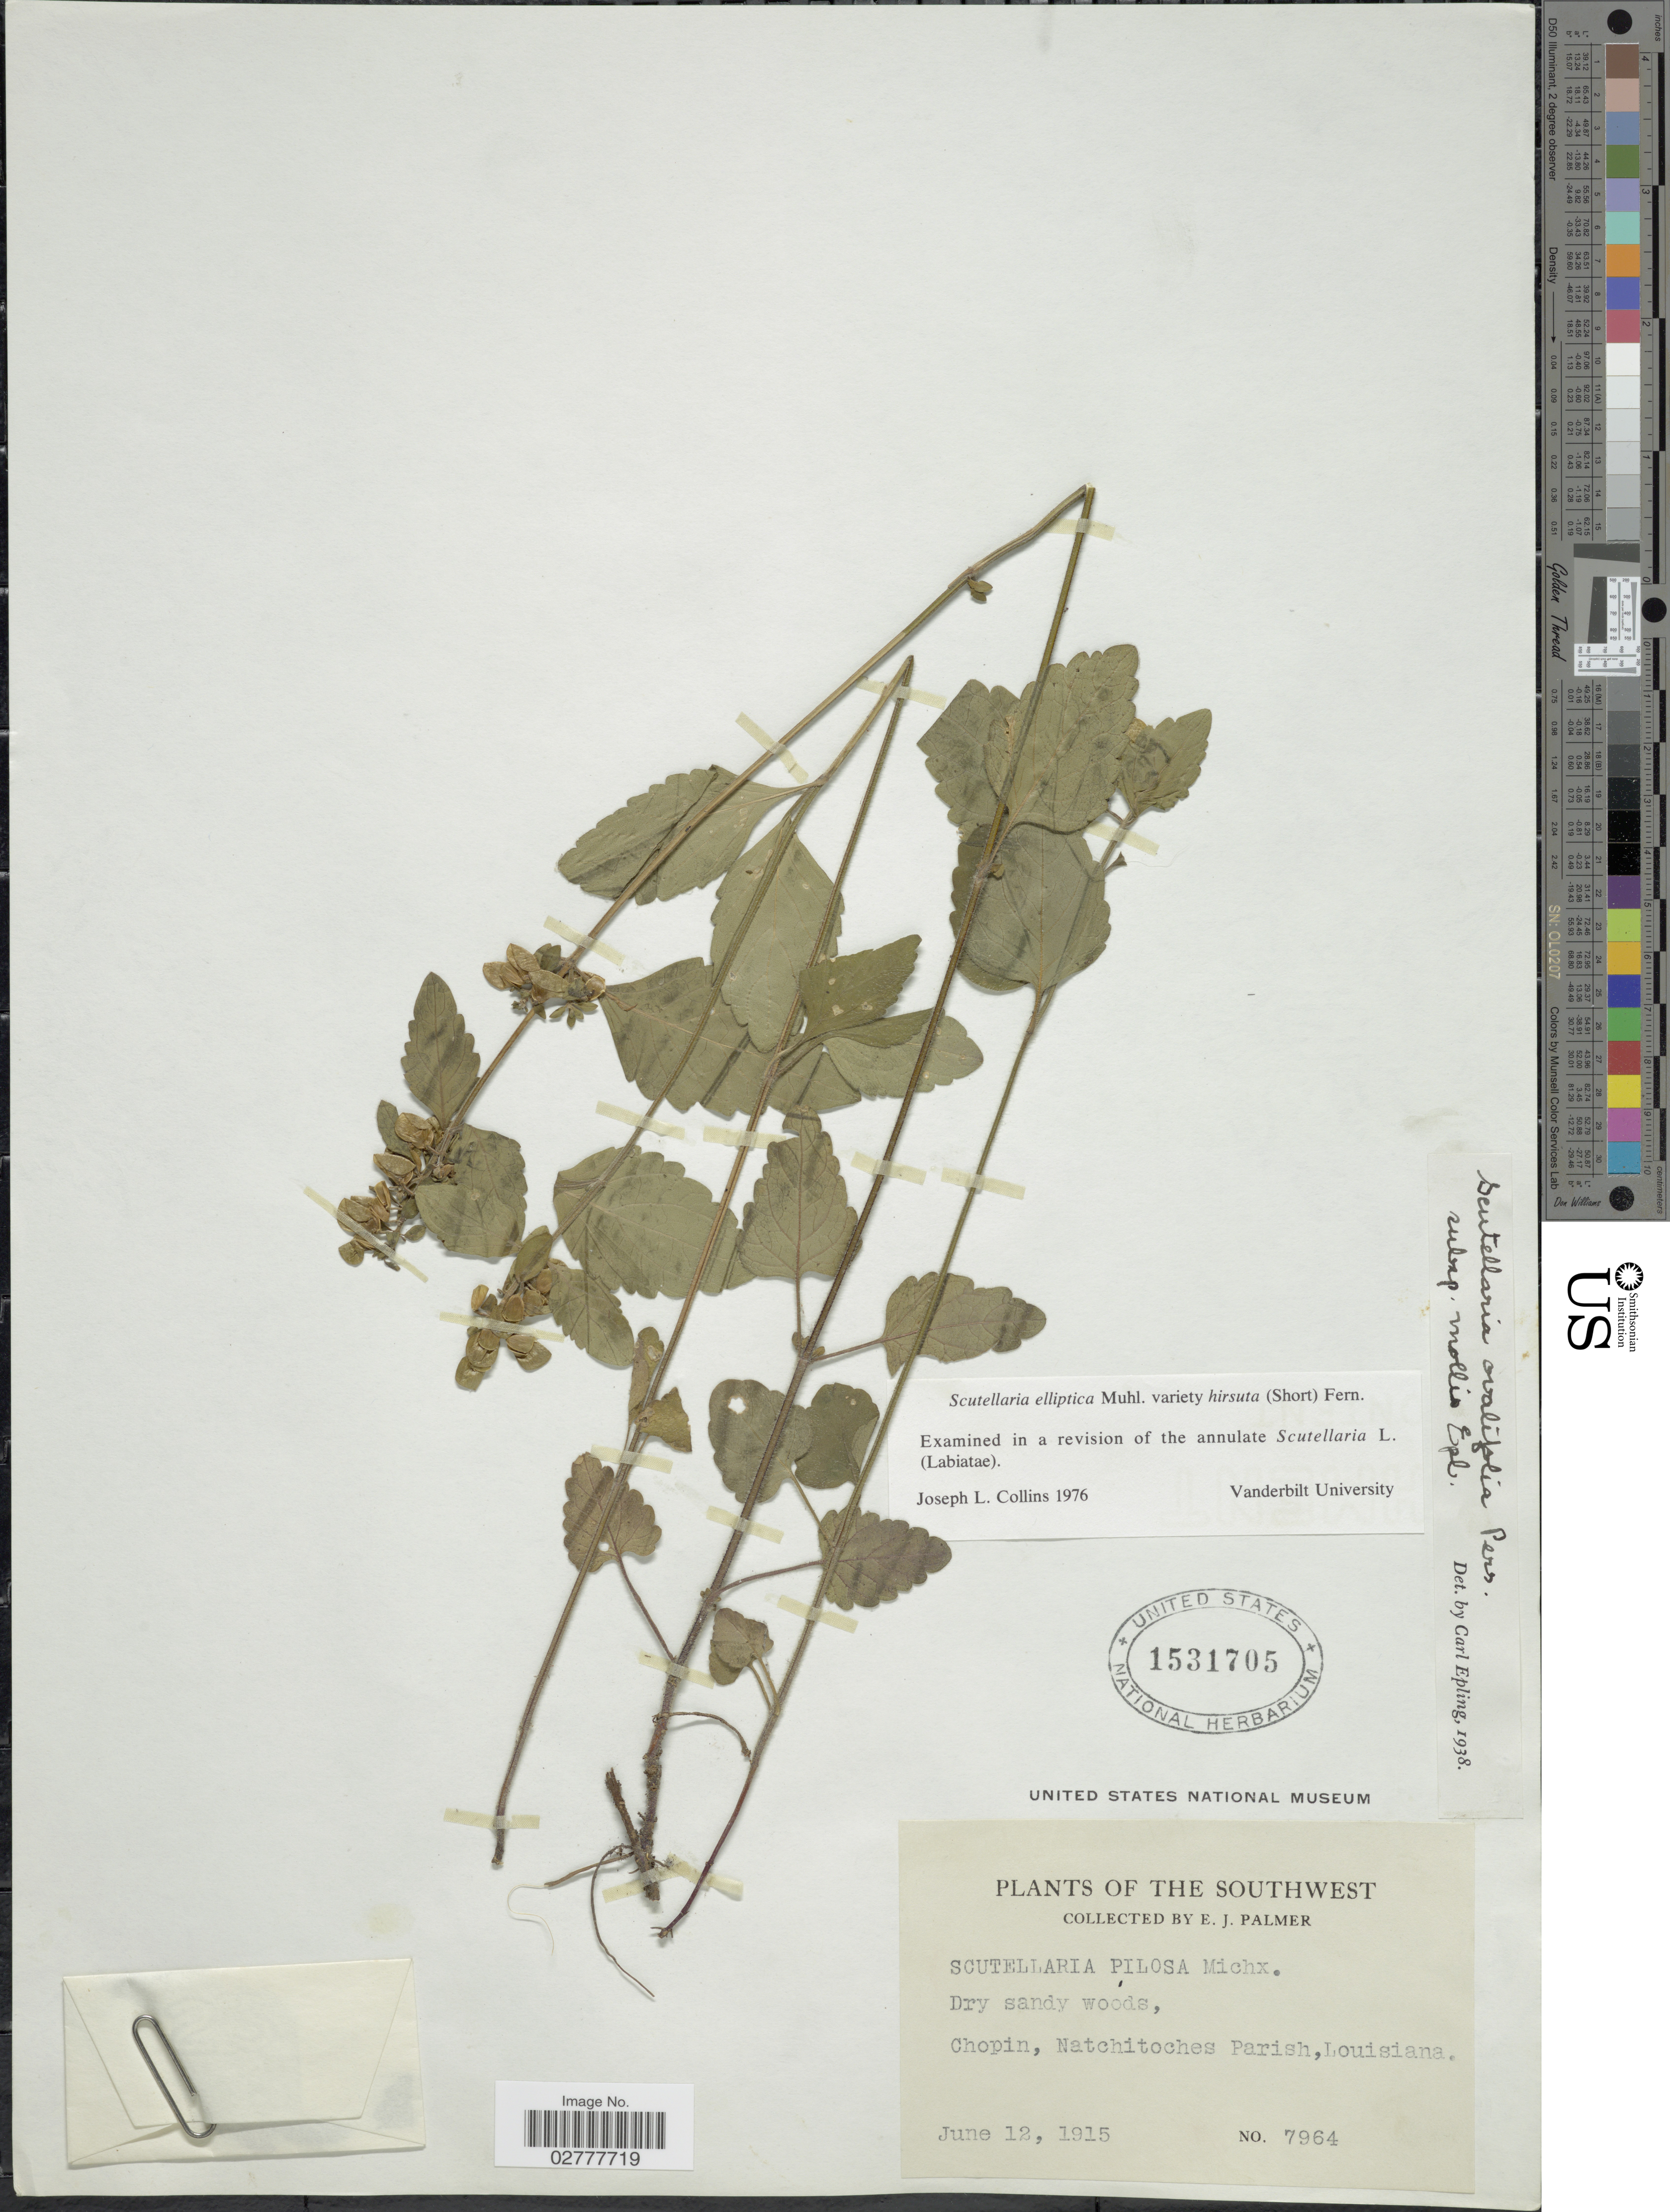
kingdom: Plantae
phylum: Tracheophyta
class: Magnoliopsida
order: Lamiales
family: Lamiaceae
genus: Scutellaria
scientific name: Scutellaria elliptica var. hirsuta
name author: (A. Gray) Fernald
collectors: E. J. Palmer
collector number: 7964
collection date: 1915-06-12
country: United States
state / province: Louisiana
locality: Southwest, Chopin, Natchitoches Parish.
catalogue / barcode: US 1531705